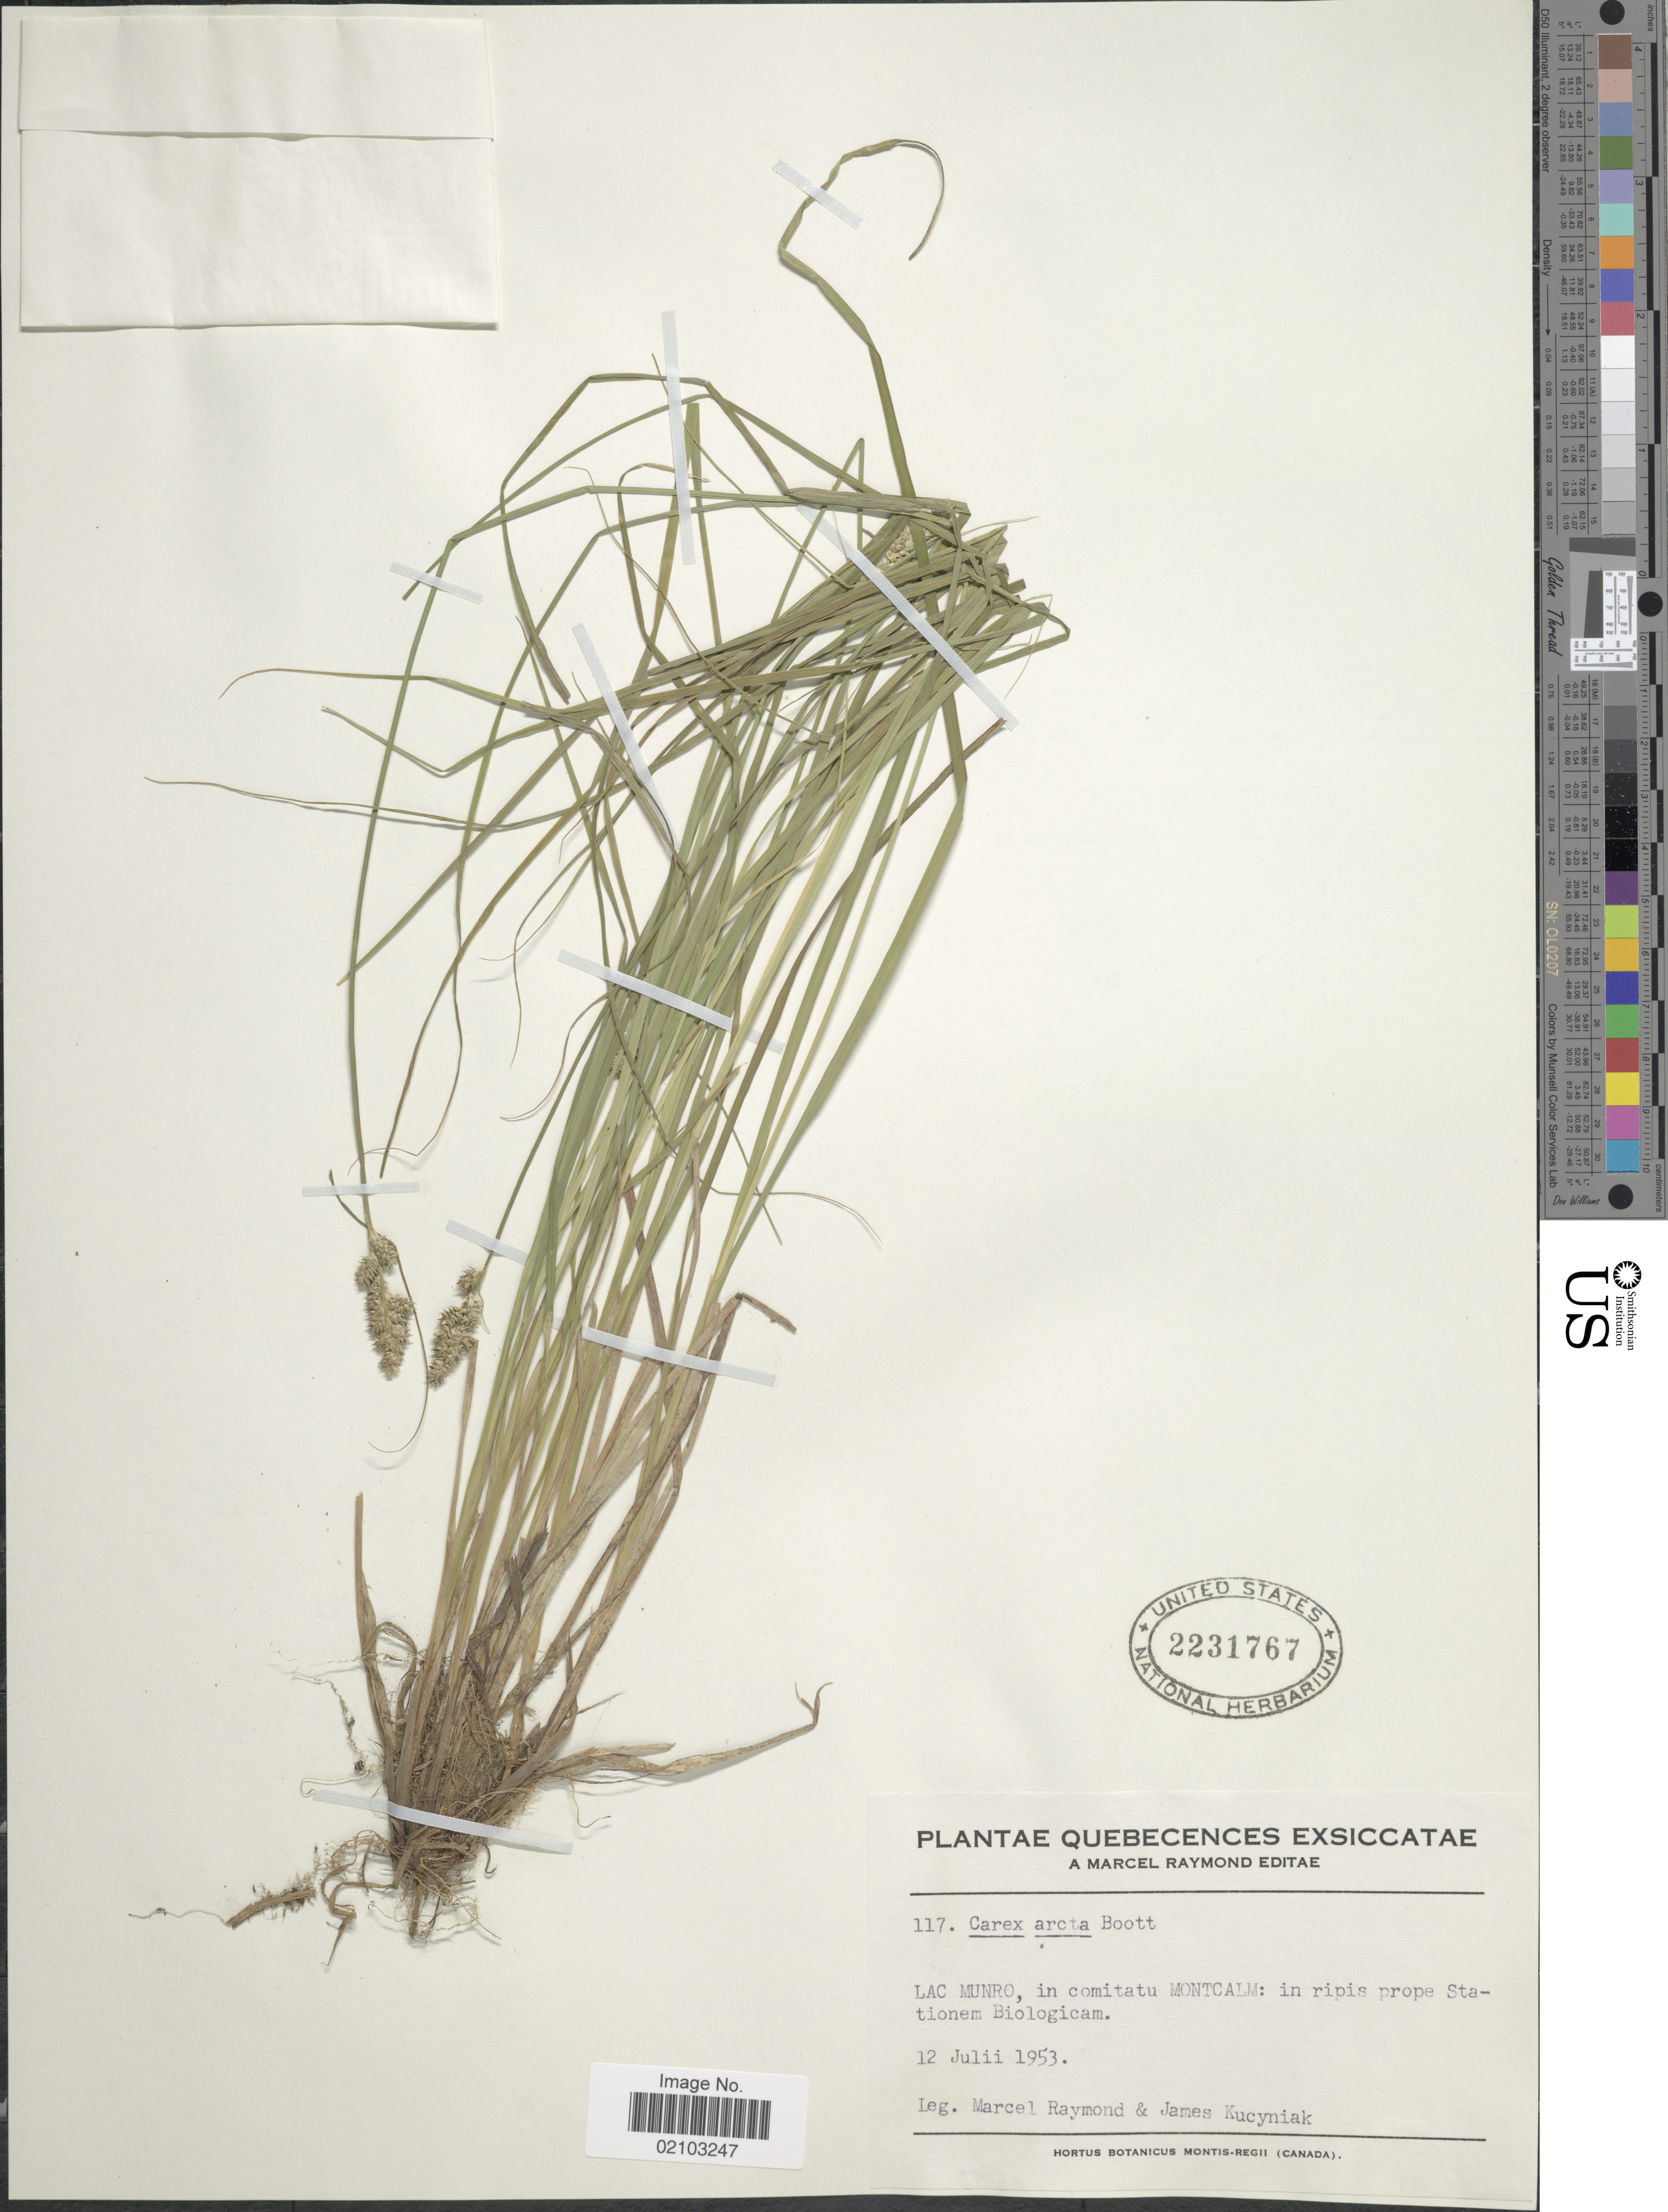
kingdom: Plantae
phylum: Tracheophyta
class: Liliopsida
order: Poales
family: Cyperaceae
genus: Carex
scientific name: Carex arcta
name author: Boott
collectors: M. Raymond & J. Kucyniak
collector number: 117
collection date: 1953-07-12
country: Canada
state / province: Quebec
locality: Quebecences. Lac Munro, in comitatu Montcalm: in ripis prope Stationem Biologicam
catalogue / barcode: US 2231767